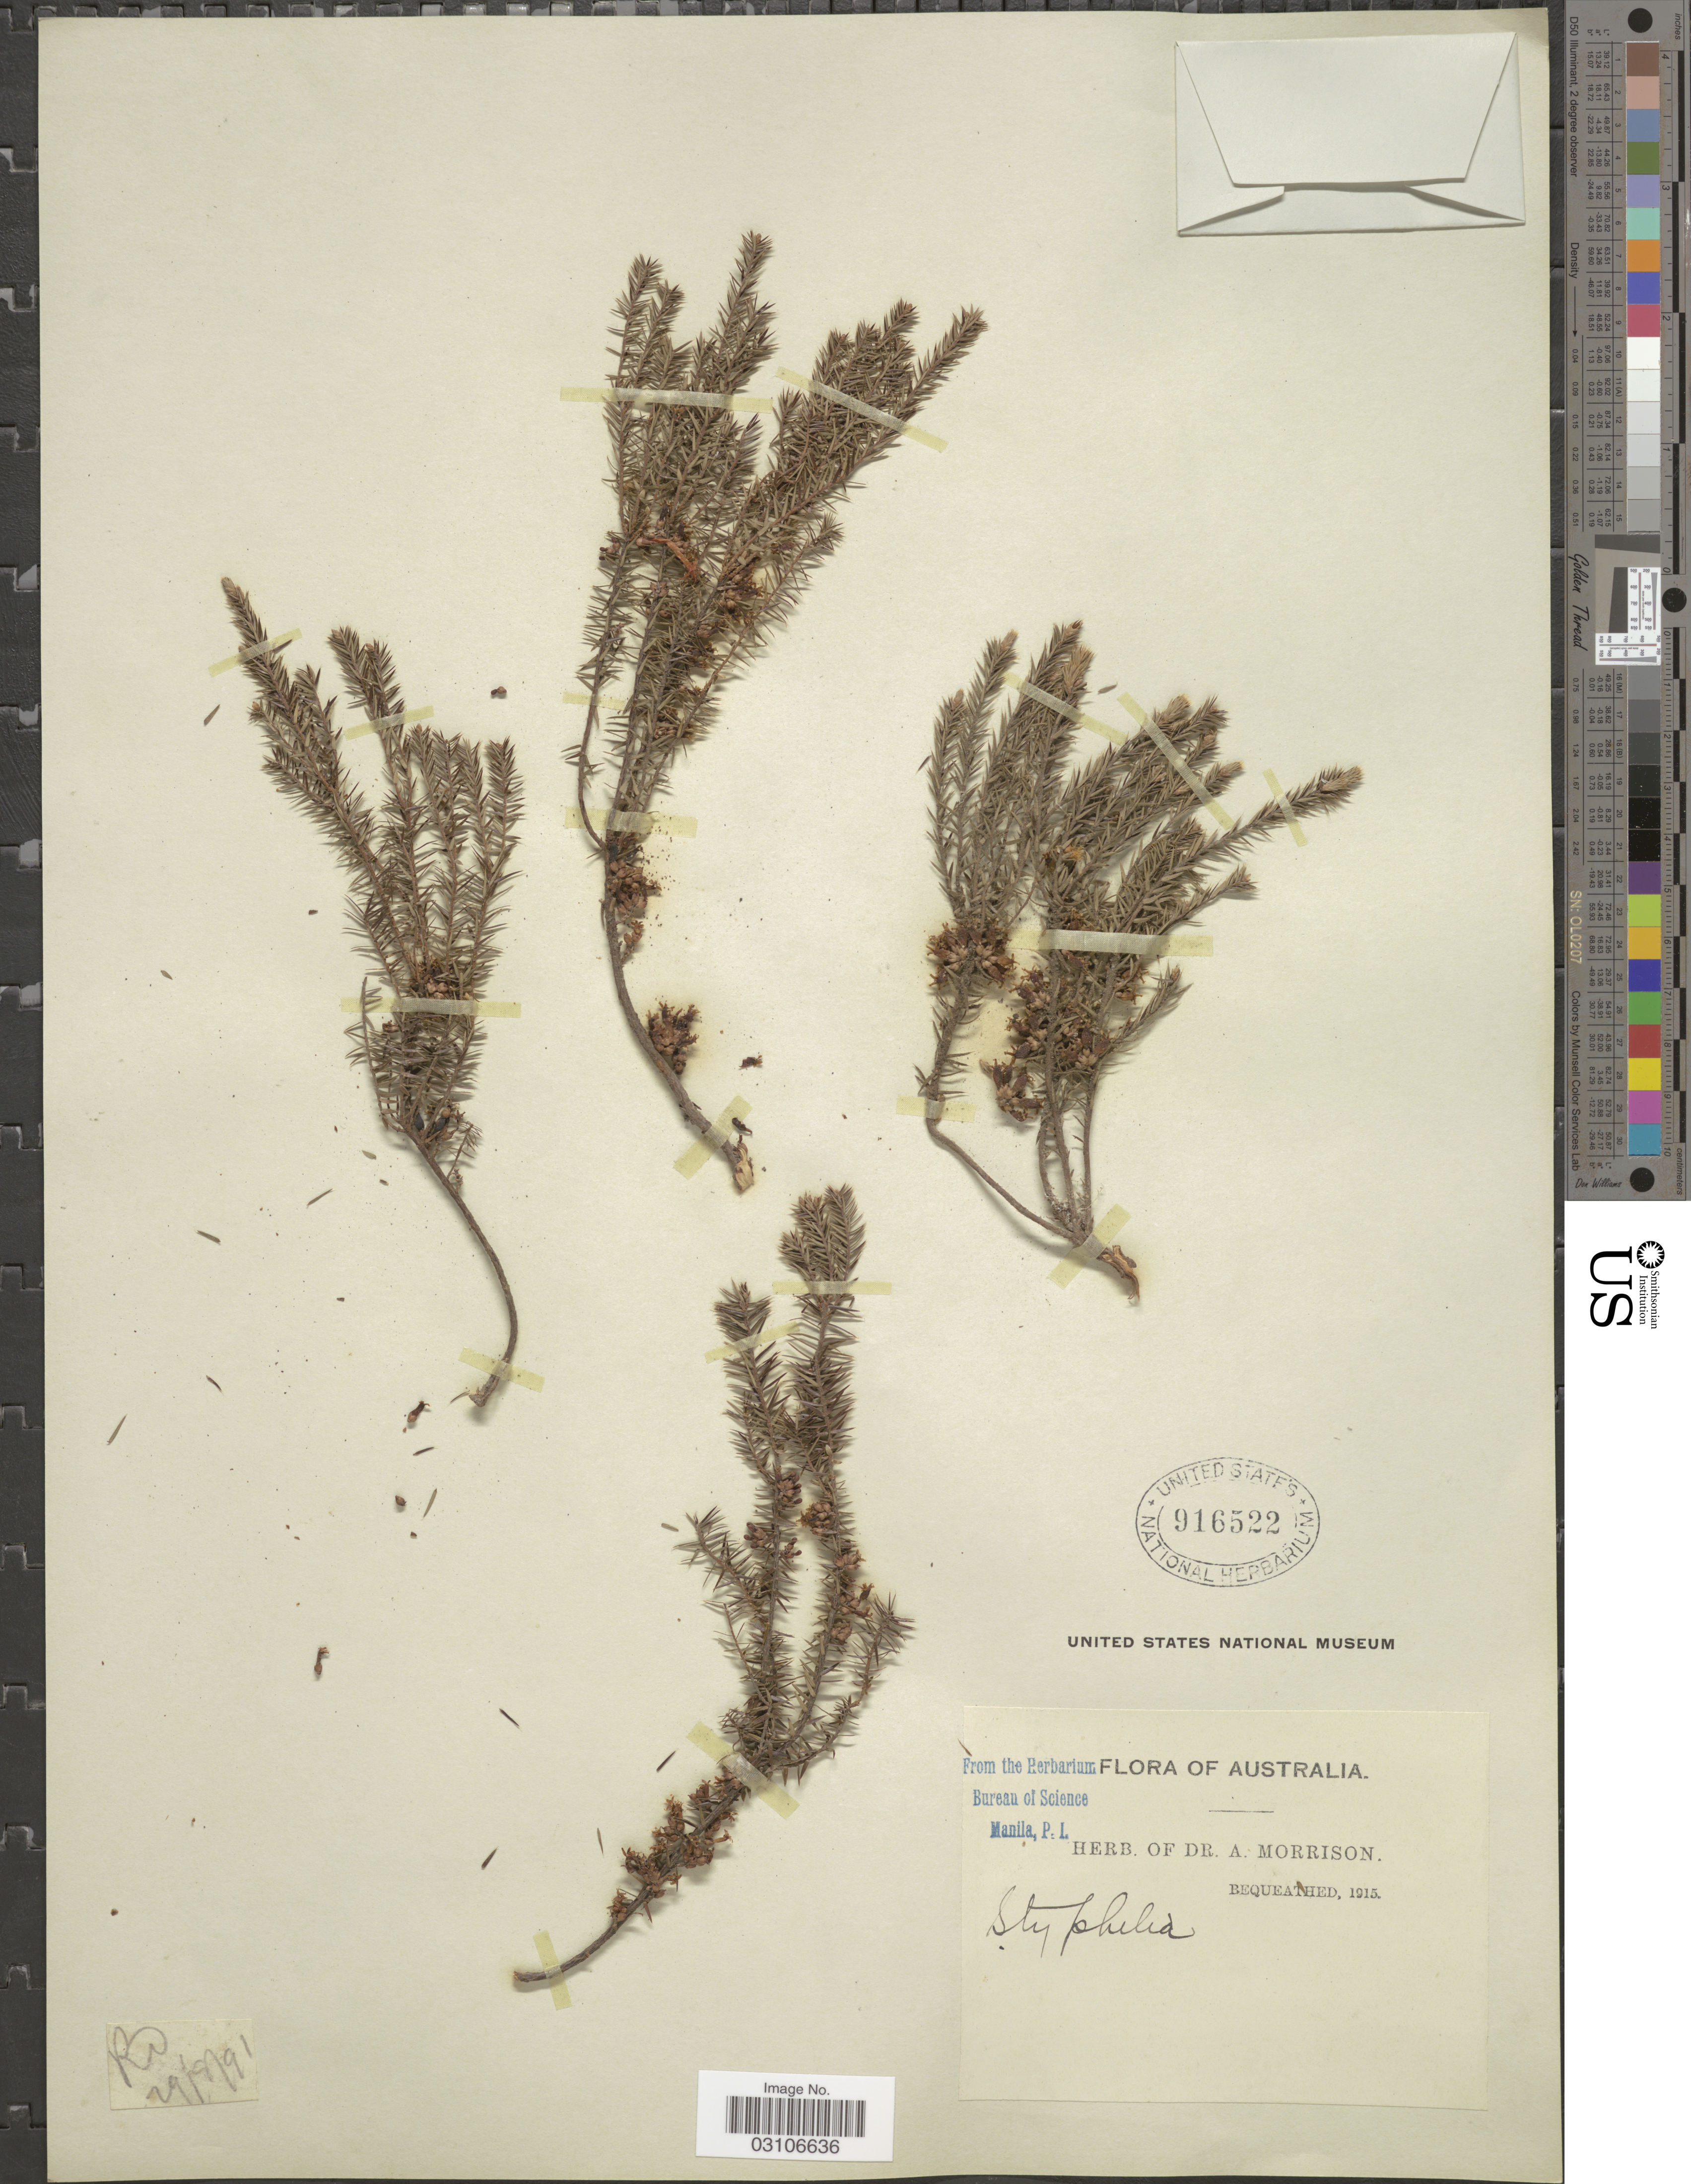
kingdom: Plantae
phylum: Tracheophyta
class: Magnoliopsida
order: Ericales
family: Ericaceae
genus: Styphelia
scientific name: Styphelia sp.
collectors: ex herb. Dr. A. Morrison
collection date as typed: Transcribed d/m/y: 29/8/91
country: Australia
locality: Pw. [unsure placement]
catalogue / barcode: US 916522